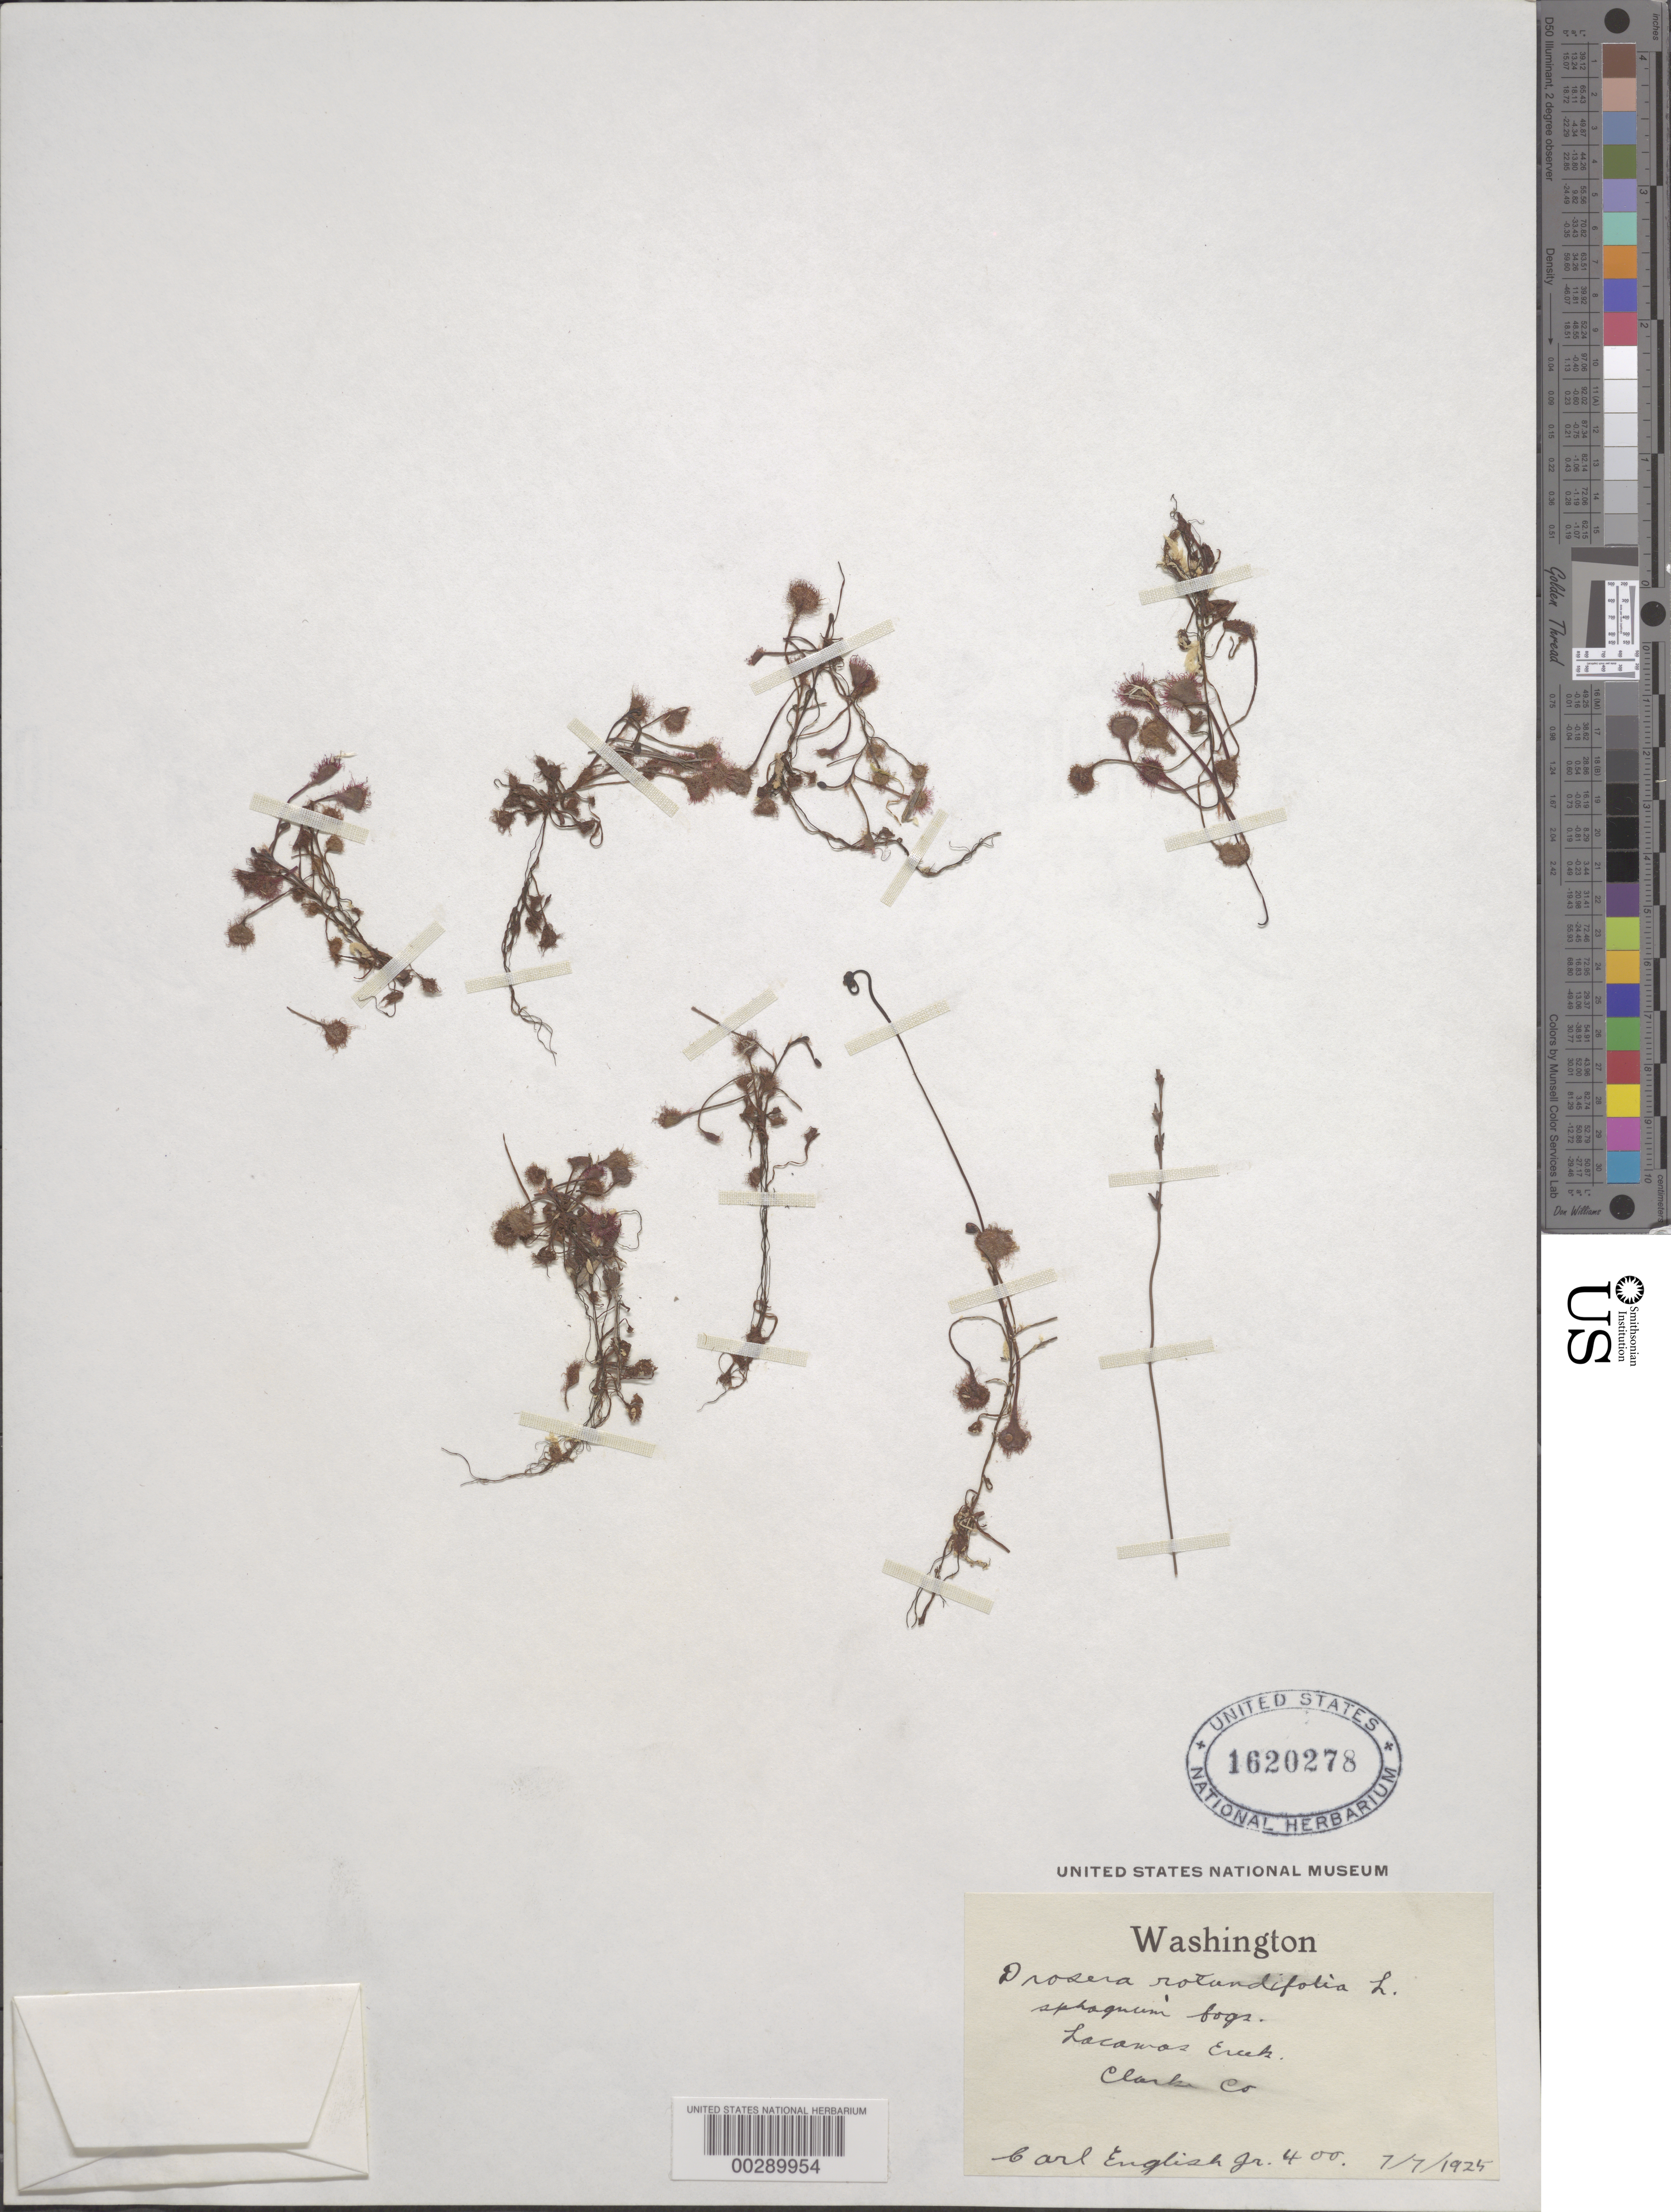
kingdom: Plantae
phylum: Tracheophyta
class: Magnoliopsida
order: Caryophyllales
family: Droseraceae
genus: Drosera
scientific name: Drosera rotundifolia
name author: L.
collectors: C. English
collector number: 400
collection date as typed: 07 Jul 1925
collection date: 1925-07-07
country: United States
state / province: Washington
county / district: Clark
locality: Lacamas creek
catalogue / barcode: US 1620278